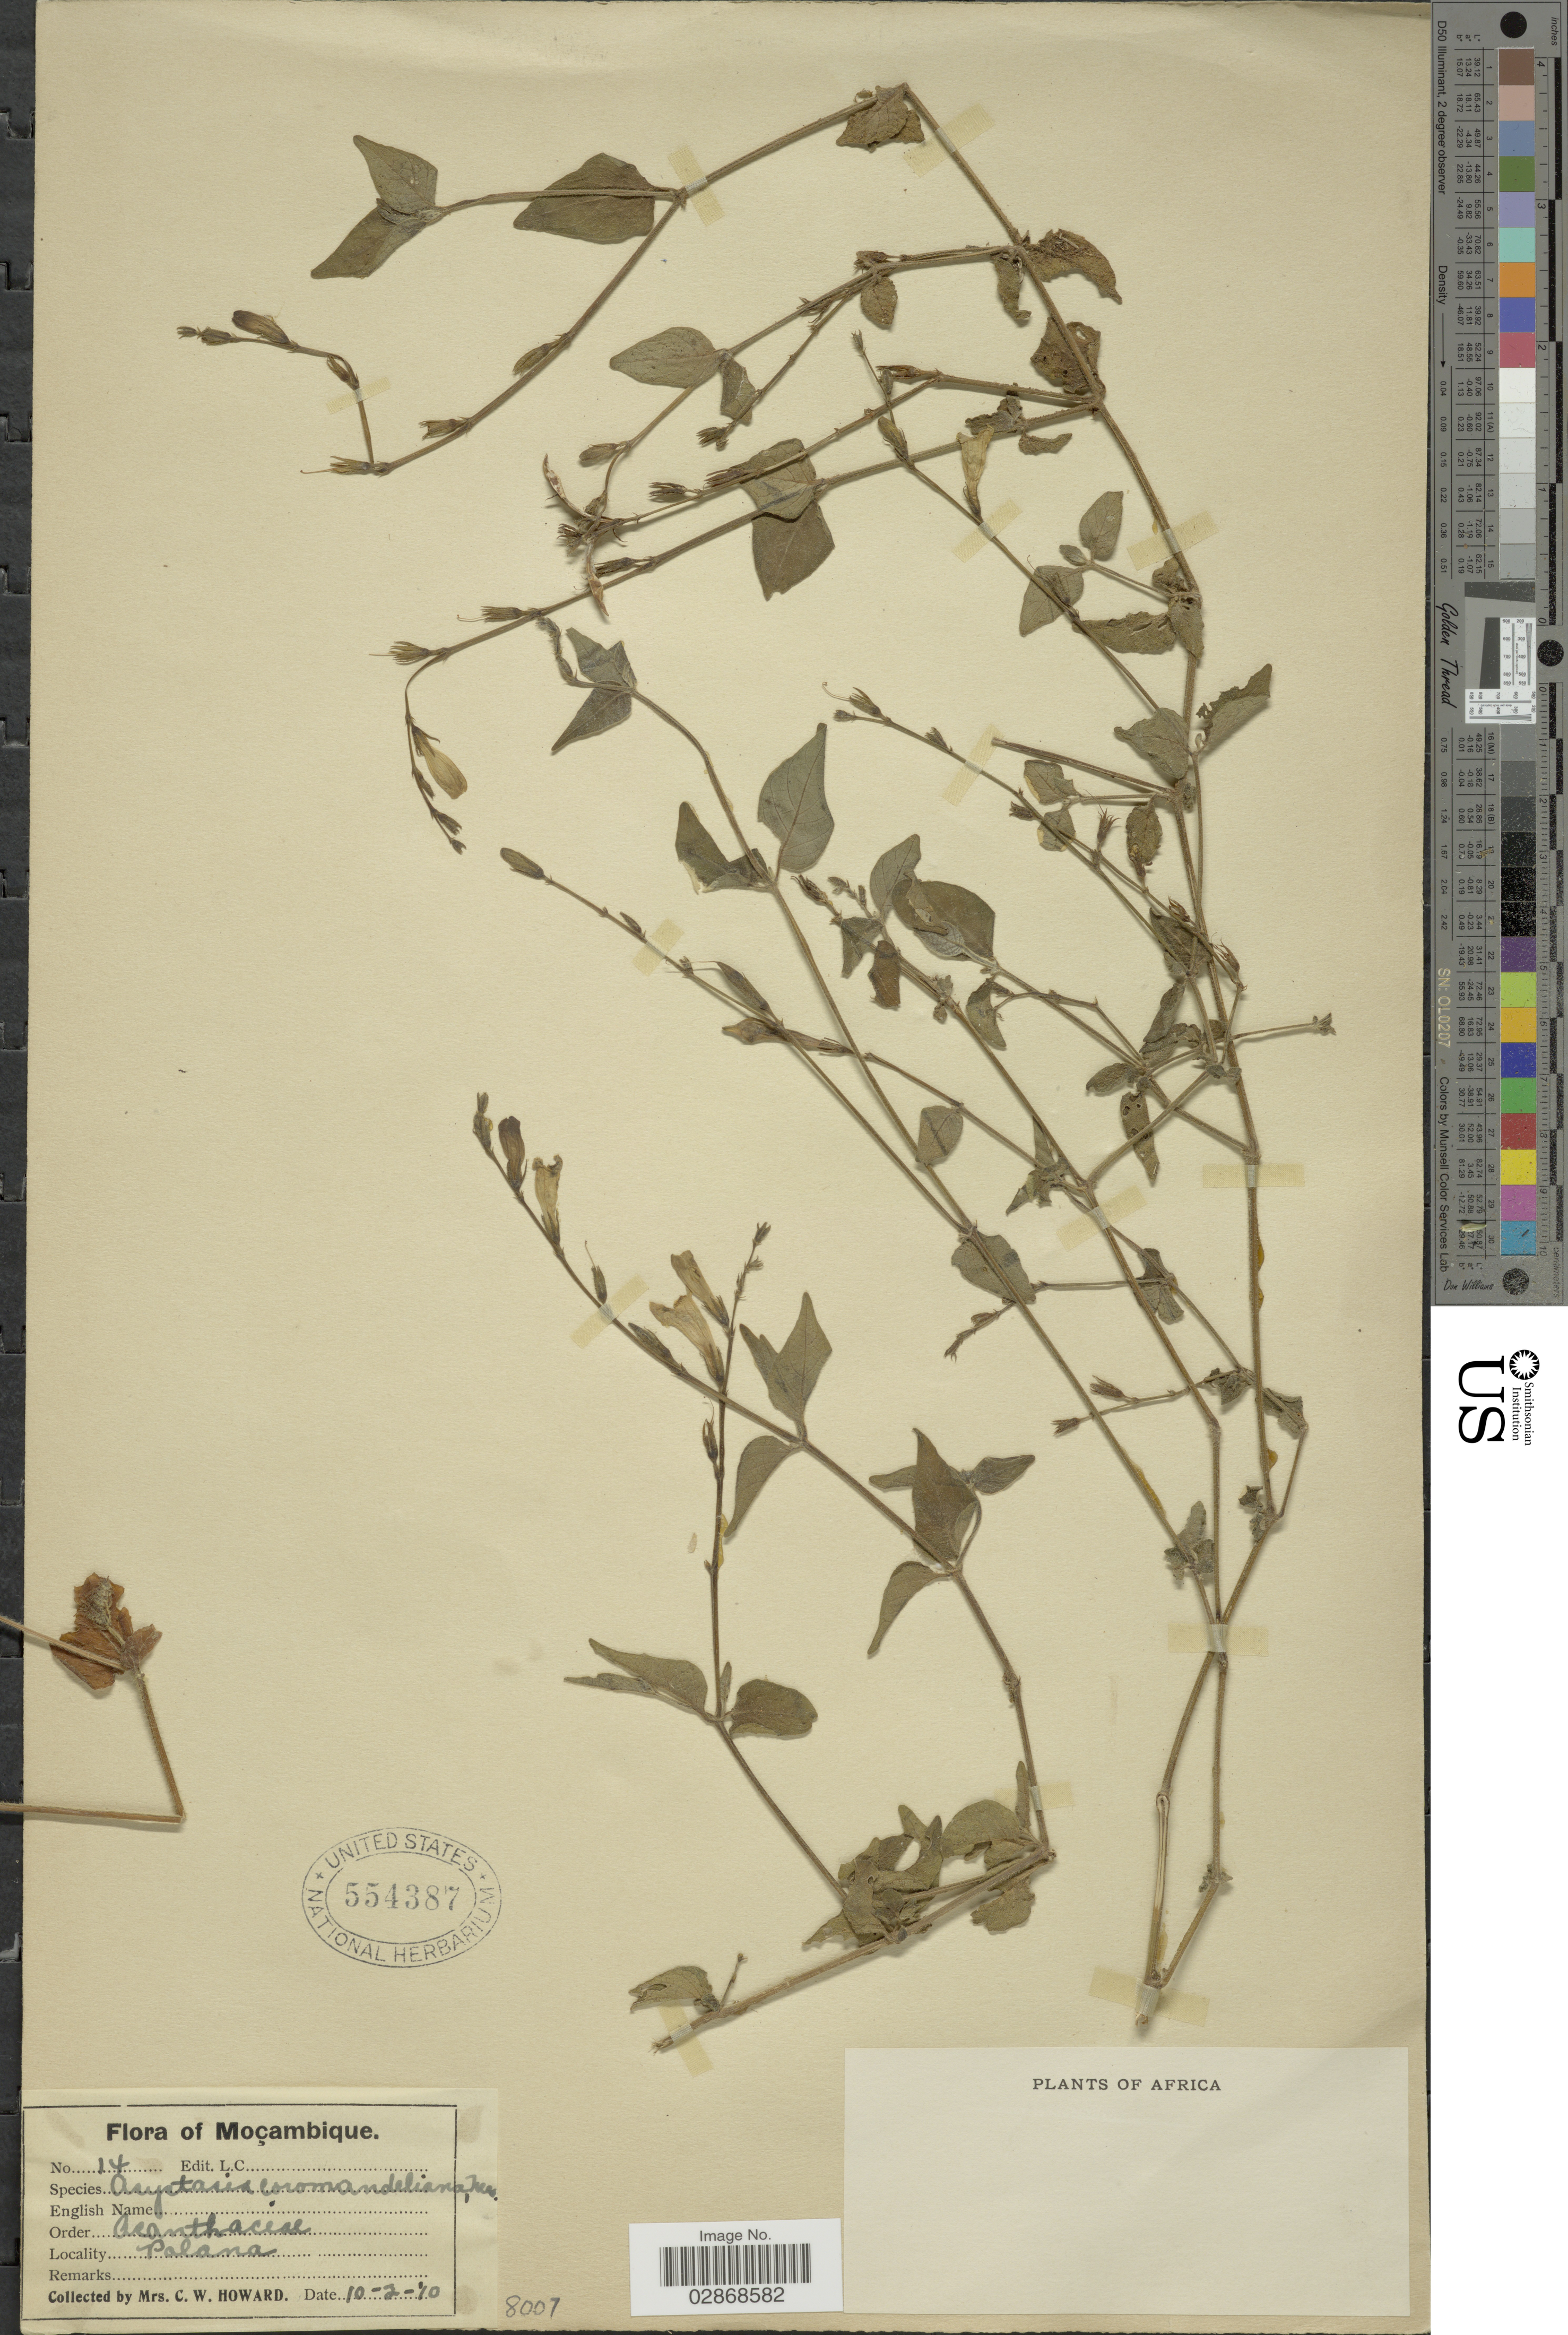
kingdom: Plantae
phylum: Tracheophyta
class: Magnoliopsida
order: Lamiales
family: Acanthaceae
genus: Asystasia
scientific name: Asystasia coromandeliana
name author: Nees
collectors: C. W. Howard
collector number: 14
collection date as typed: Transcribed d/m/y: 10/2/70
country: Mozambique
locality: Moçambique. Palana.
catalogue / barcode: US 554387